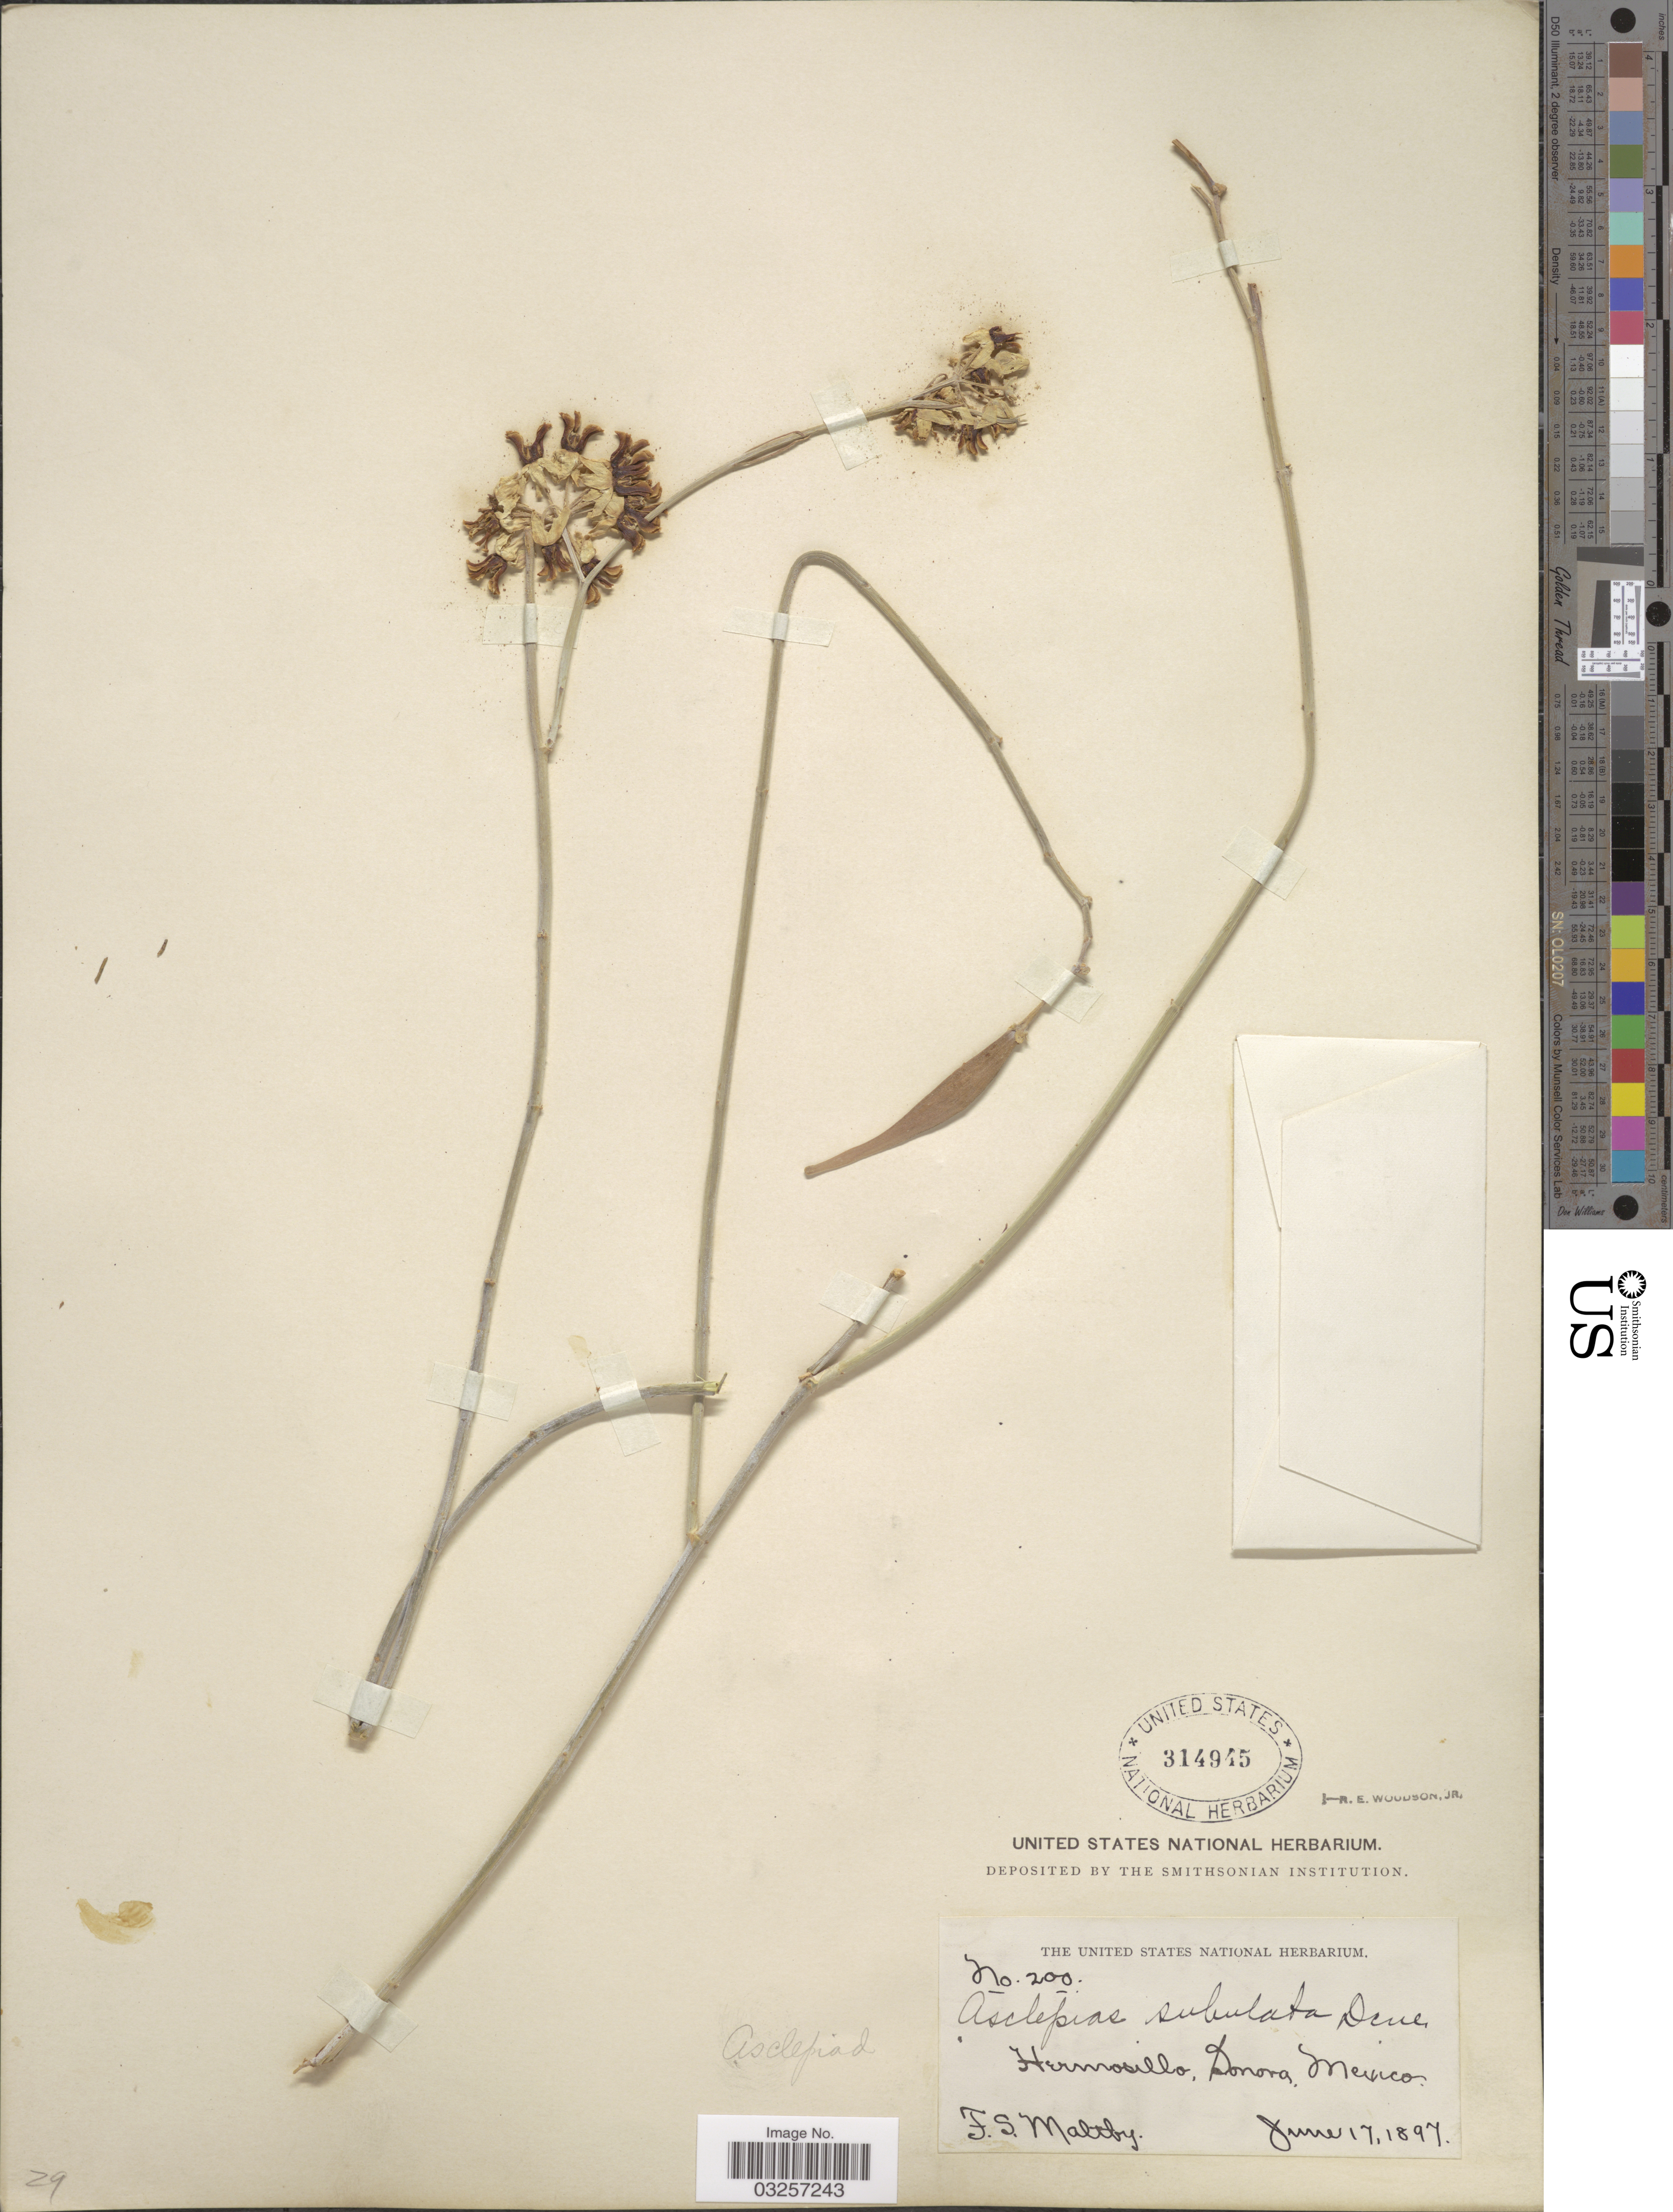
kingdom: Plantae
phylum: Tracheophyta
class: Magnoliopsida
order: Gentianales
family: Apocynaceae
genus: Asclepias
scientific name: Asclepias subulata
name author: Decne.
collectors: F. S. Maltby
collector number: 200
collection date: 1897-06-17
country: Mexico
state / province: Sonora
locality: Hermosillo.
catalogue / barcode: US 314945